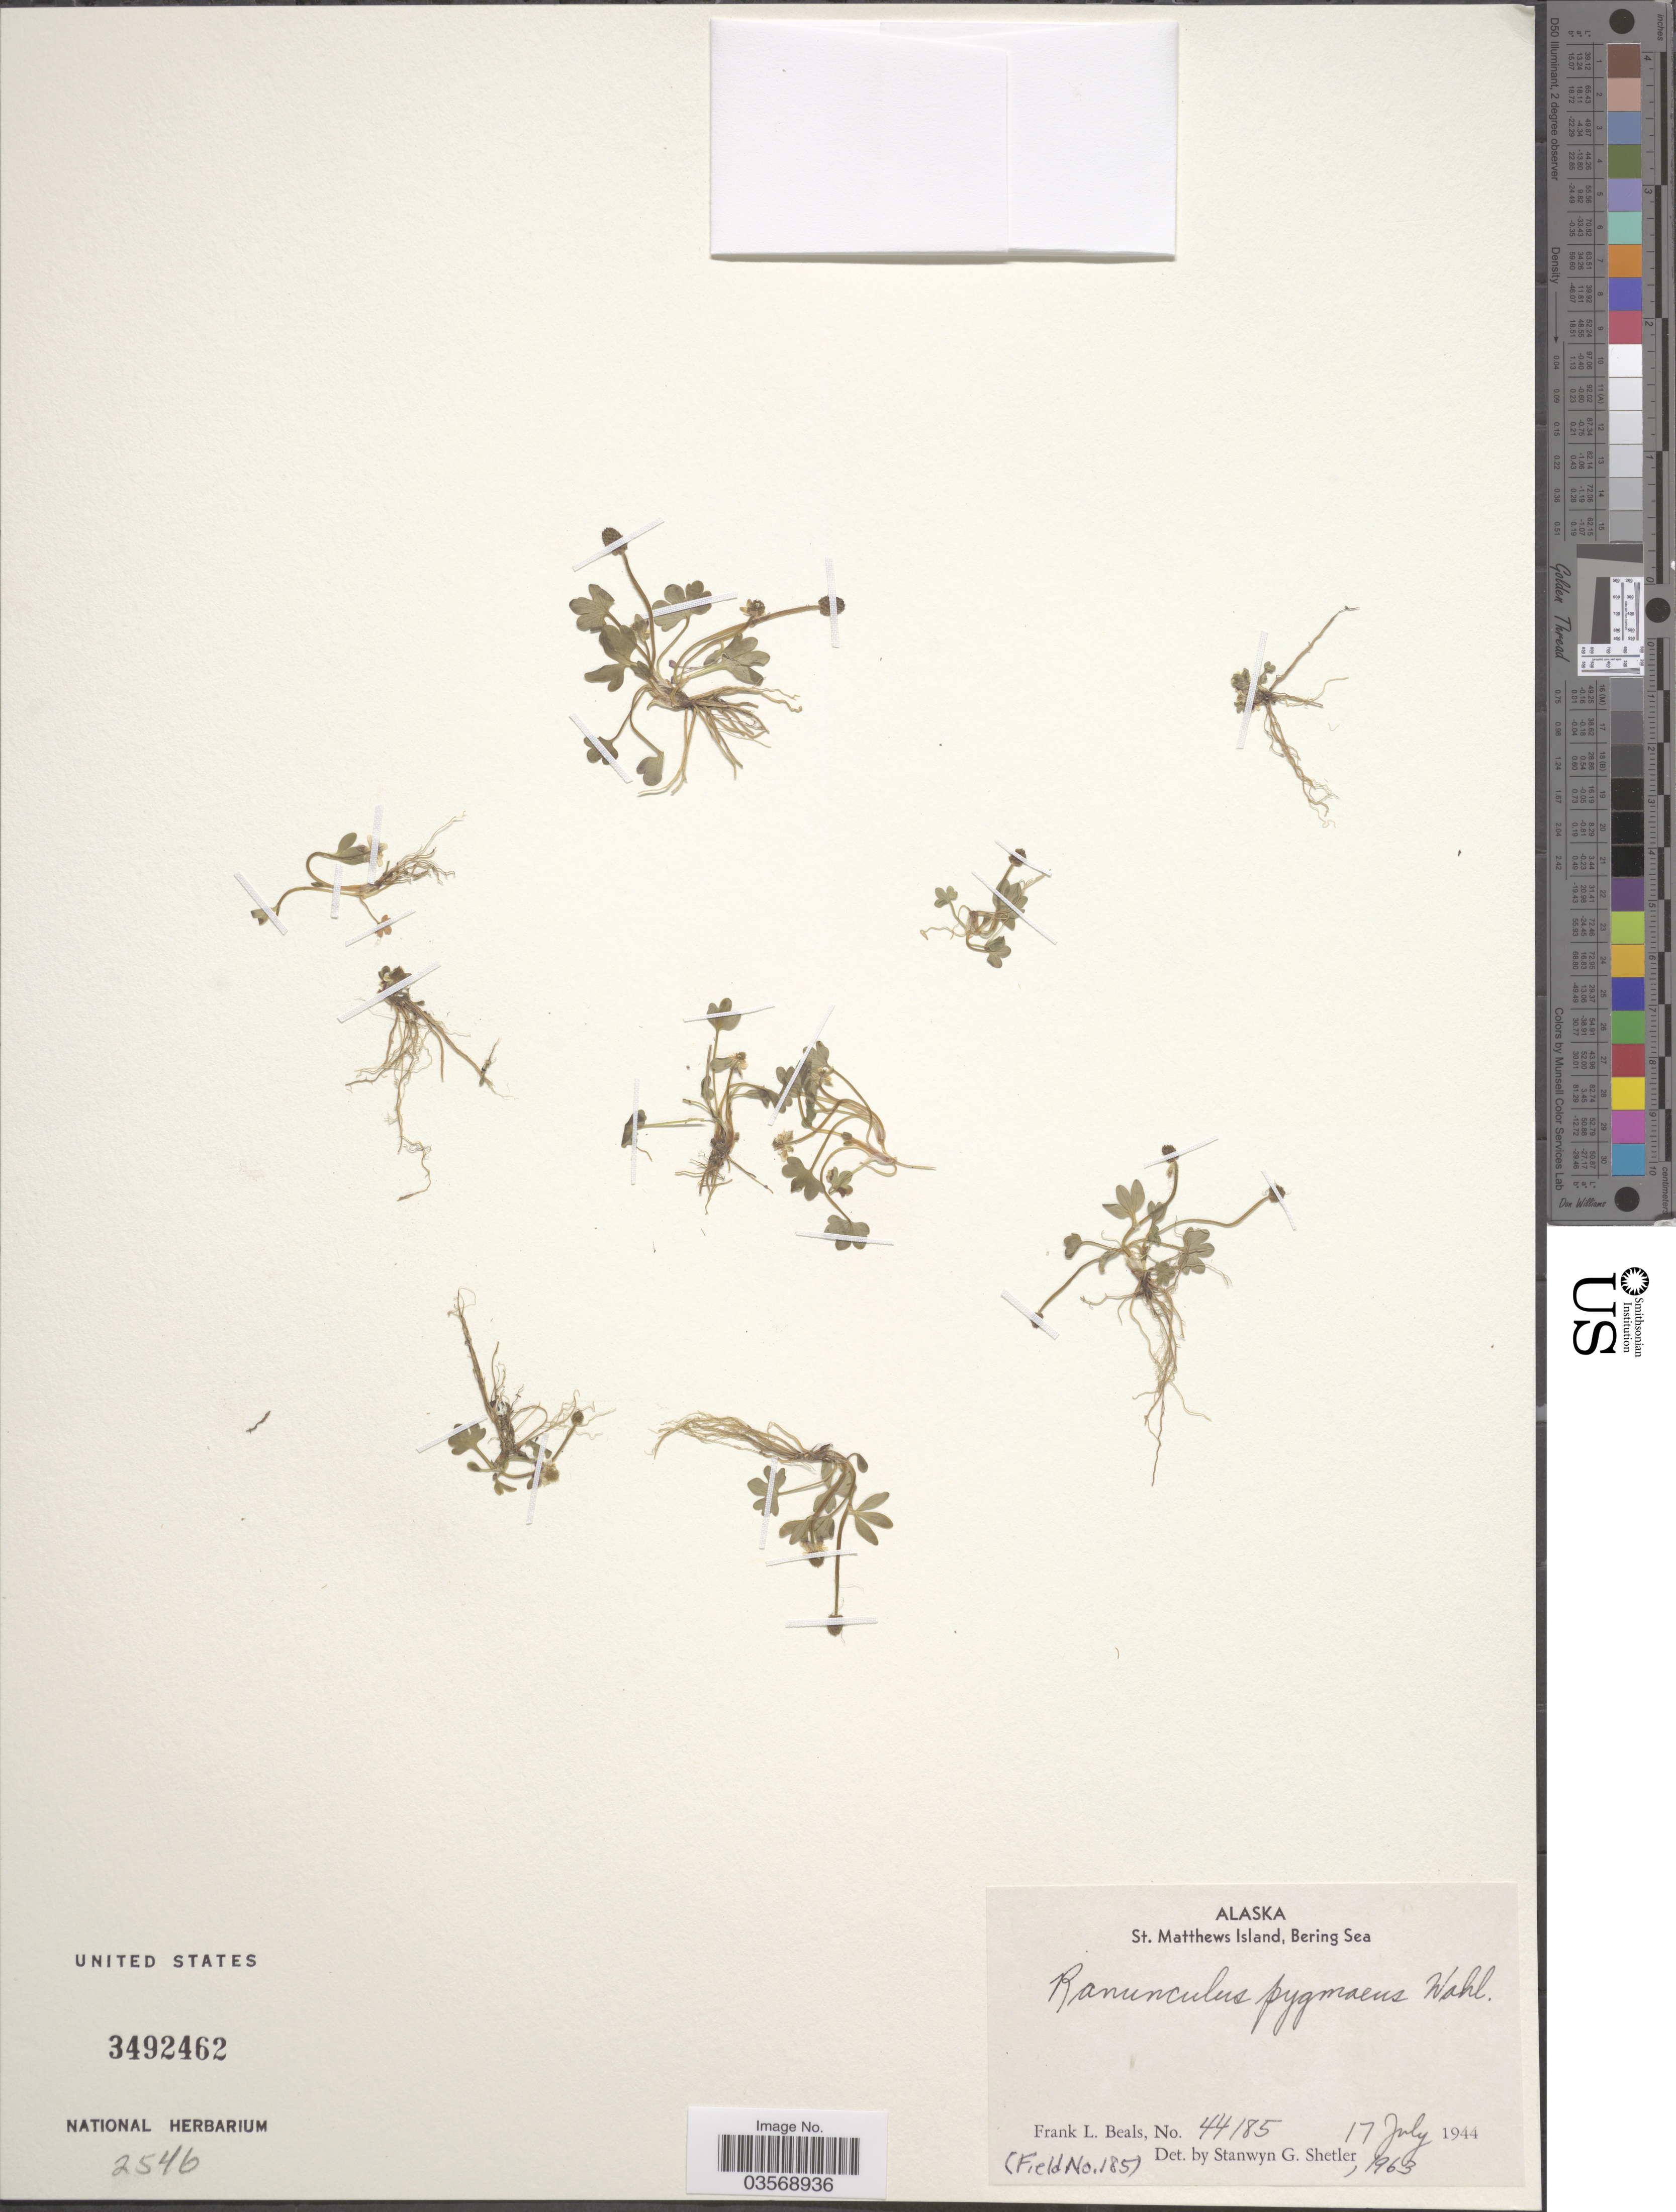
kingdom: Plantae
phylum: Tracheophyta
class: Magnoliopsida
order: Ranunculales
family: Ranunculaceae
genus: Ranunculus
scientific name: Ranunculus pygmaeus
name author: Wahlenb.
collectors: F. Beals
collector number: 44185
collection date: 1944-07-17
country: United States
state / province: Alaska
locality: St. Matthews Island, Bering Sea.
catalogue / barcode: US 3492462